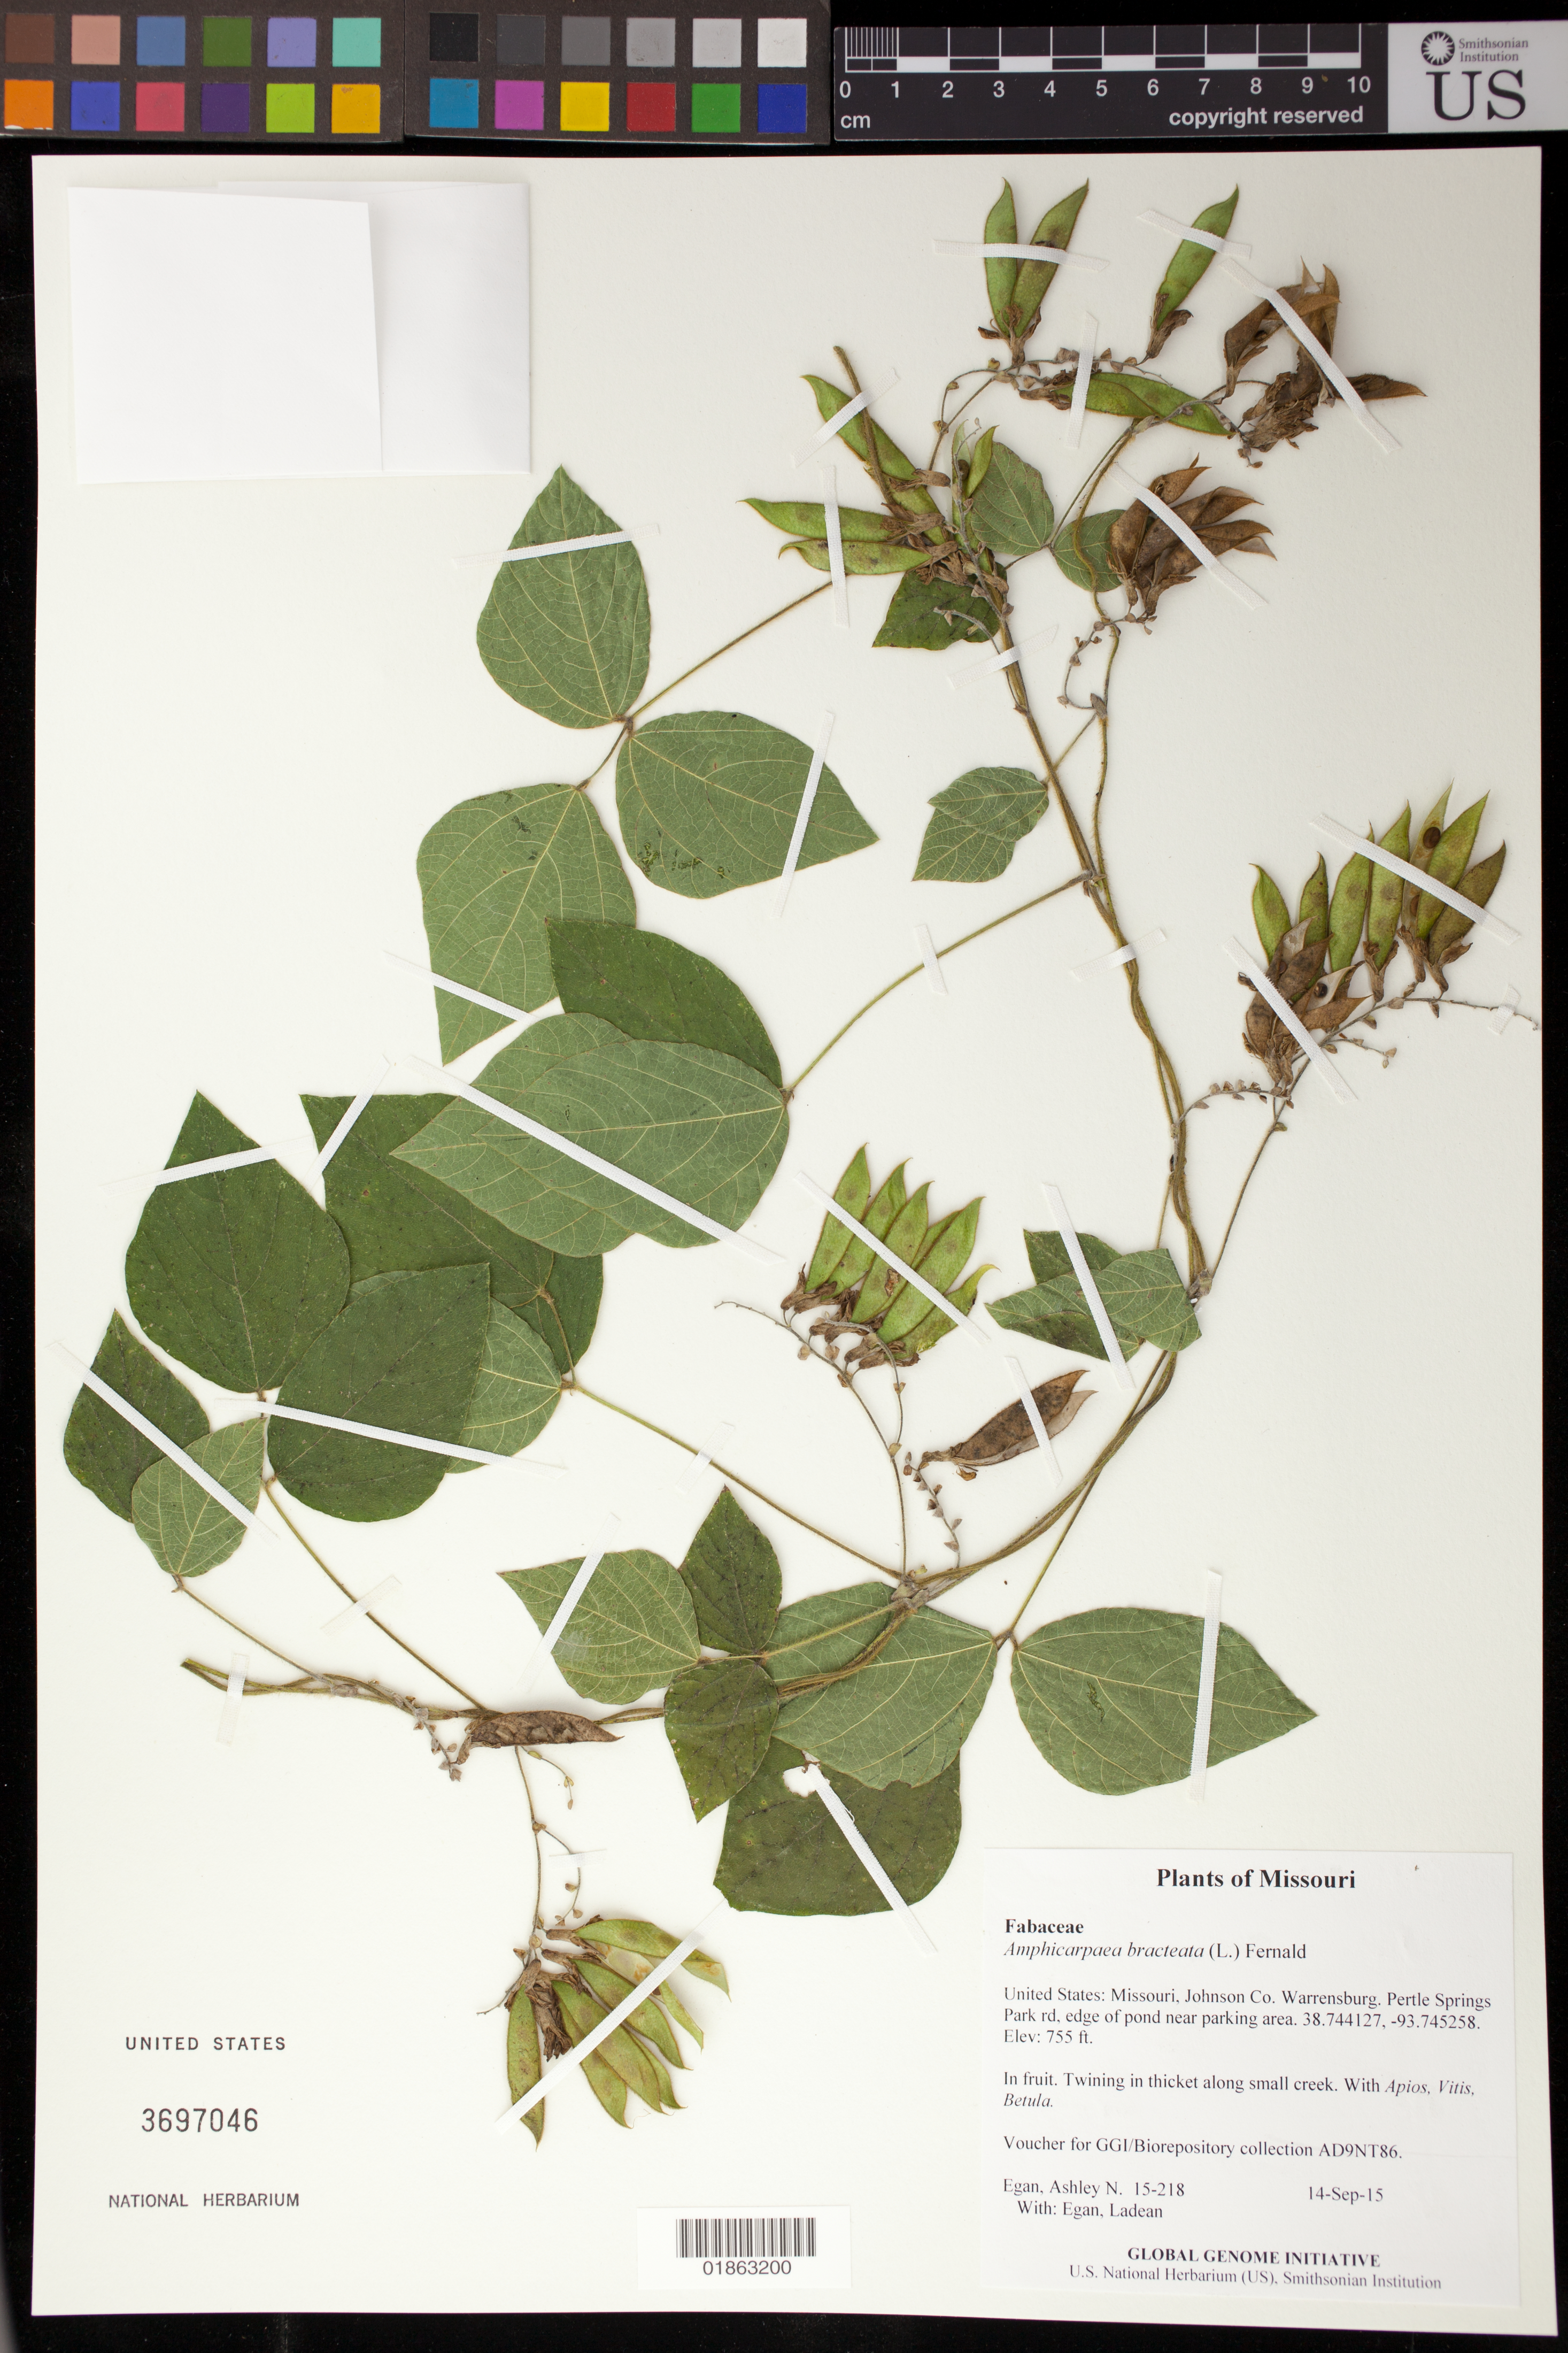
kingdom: Plantae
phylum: Tracheophyta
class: Magnoliopsida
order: Fabales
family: Fabaceae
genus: Amphicarpaea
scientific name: Amphicarpaea bracteata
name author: (L.) Fernald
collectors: A. N. Egan & L. Egan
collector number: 15-218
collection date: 2015-09-14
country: United States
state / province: Missouri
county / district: Johnson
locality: Warrensburg. Pertle Springs Park rd, edge of pond near parking area.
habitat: Twining in thicket along small creek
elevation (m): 230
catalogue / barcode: US 3697046